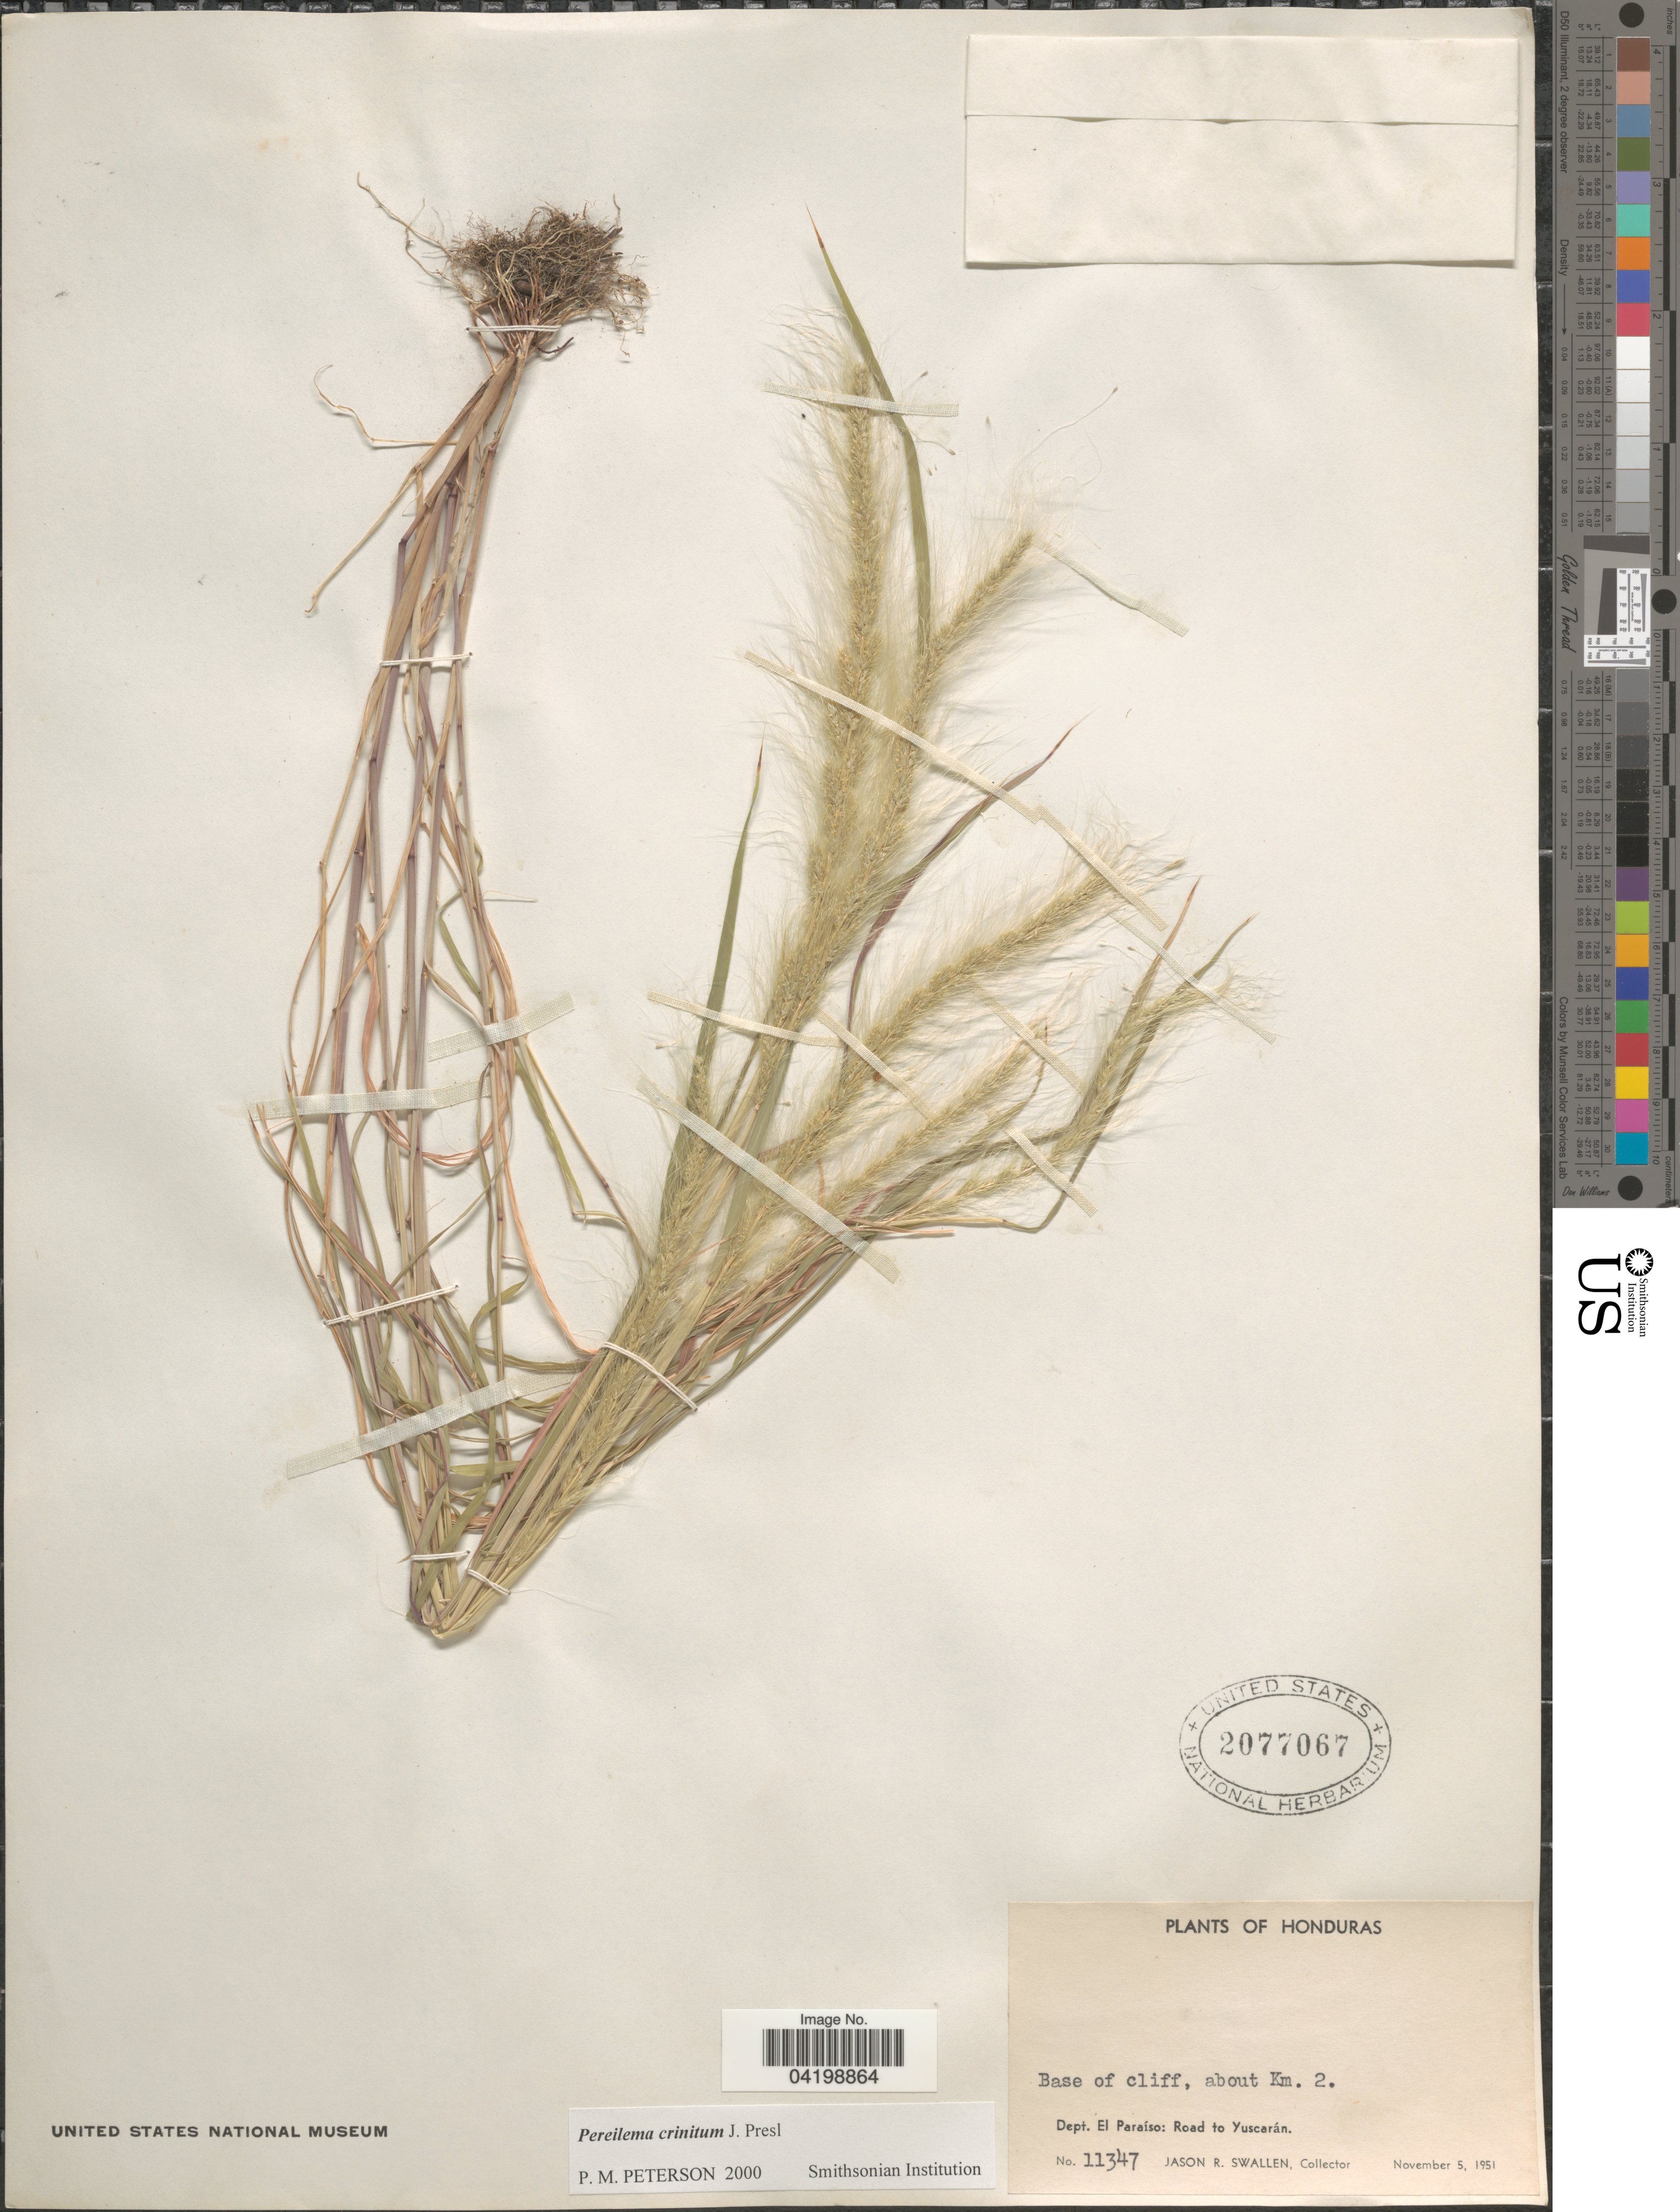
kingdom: Plantae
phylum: Tracheophyta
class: Liliopsida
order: Poales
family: Poaceae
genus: Muhlenbergia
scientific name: Muhlenbergia pereilema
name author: P.M. Peterson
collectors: J. R. Swallen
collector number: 11347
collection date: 1951-11-05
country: Honduras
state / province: El Paraiso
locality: Base of cliff, about Km. 2. Dept. El Paraíso: Road to Yuscarán.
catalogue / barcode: US 2077067